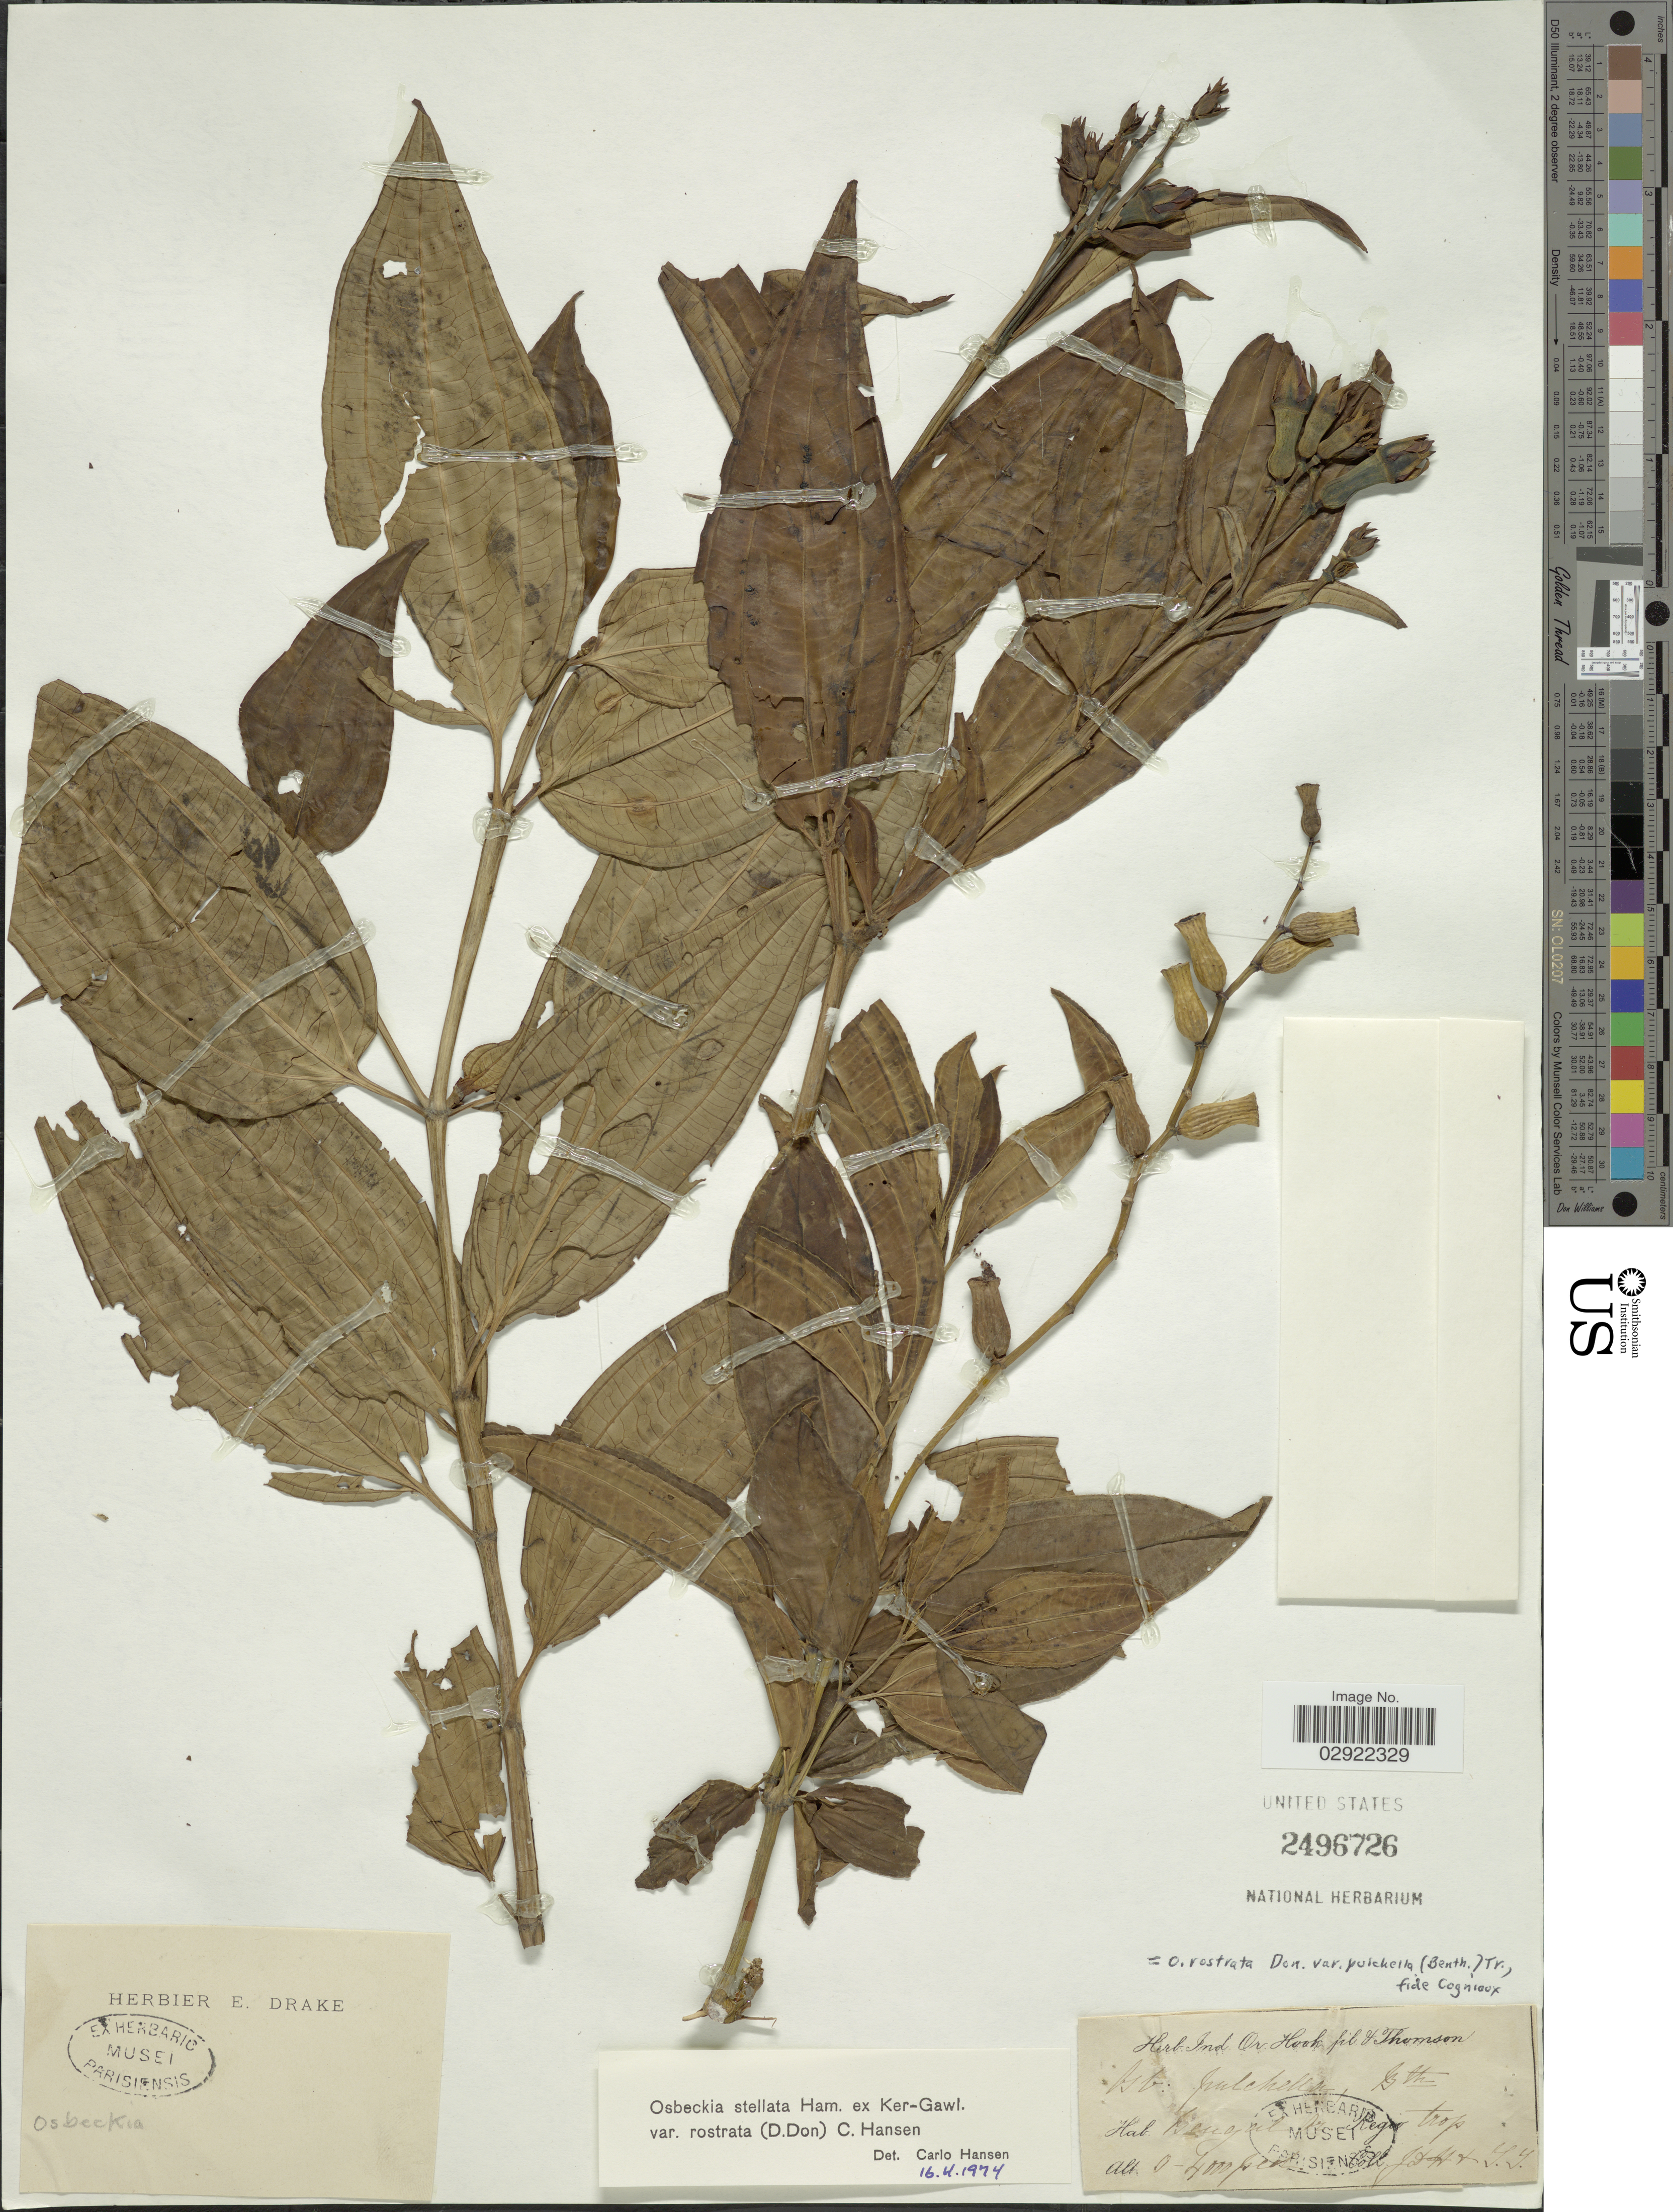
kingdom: Plantae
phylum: Tracheophyta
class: Magnoliopsida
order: Myrtales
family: Melastomataceae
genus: Osbeckia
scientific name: Osbeckia stellata var. rostrata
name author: (D. Don) Hansen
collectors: J. D. Hooker & T. Thomson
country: India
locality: Bengal, Regio trop.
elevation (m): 0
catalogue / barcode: US 2496726